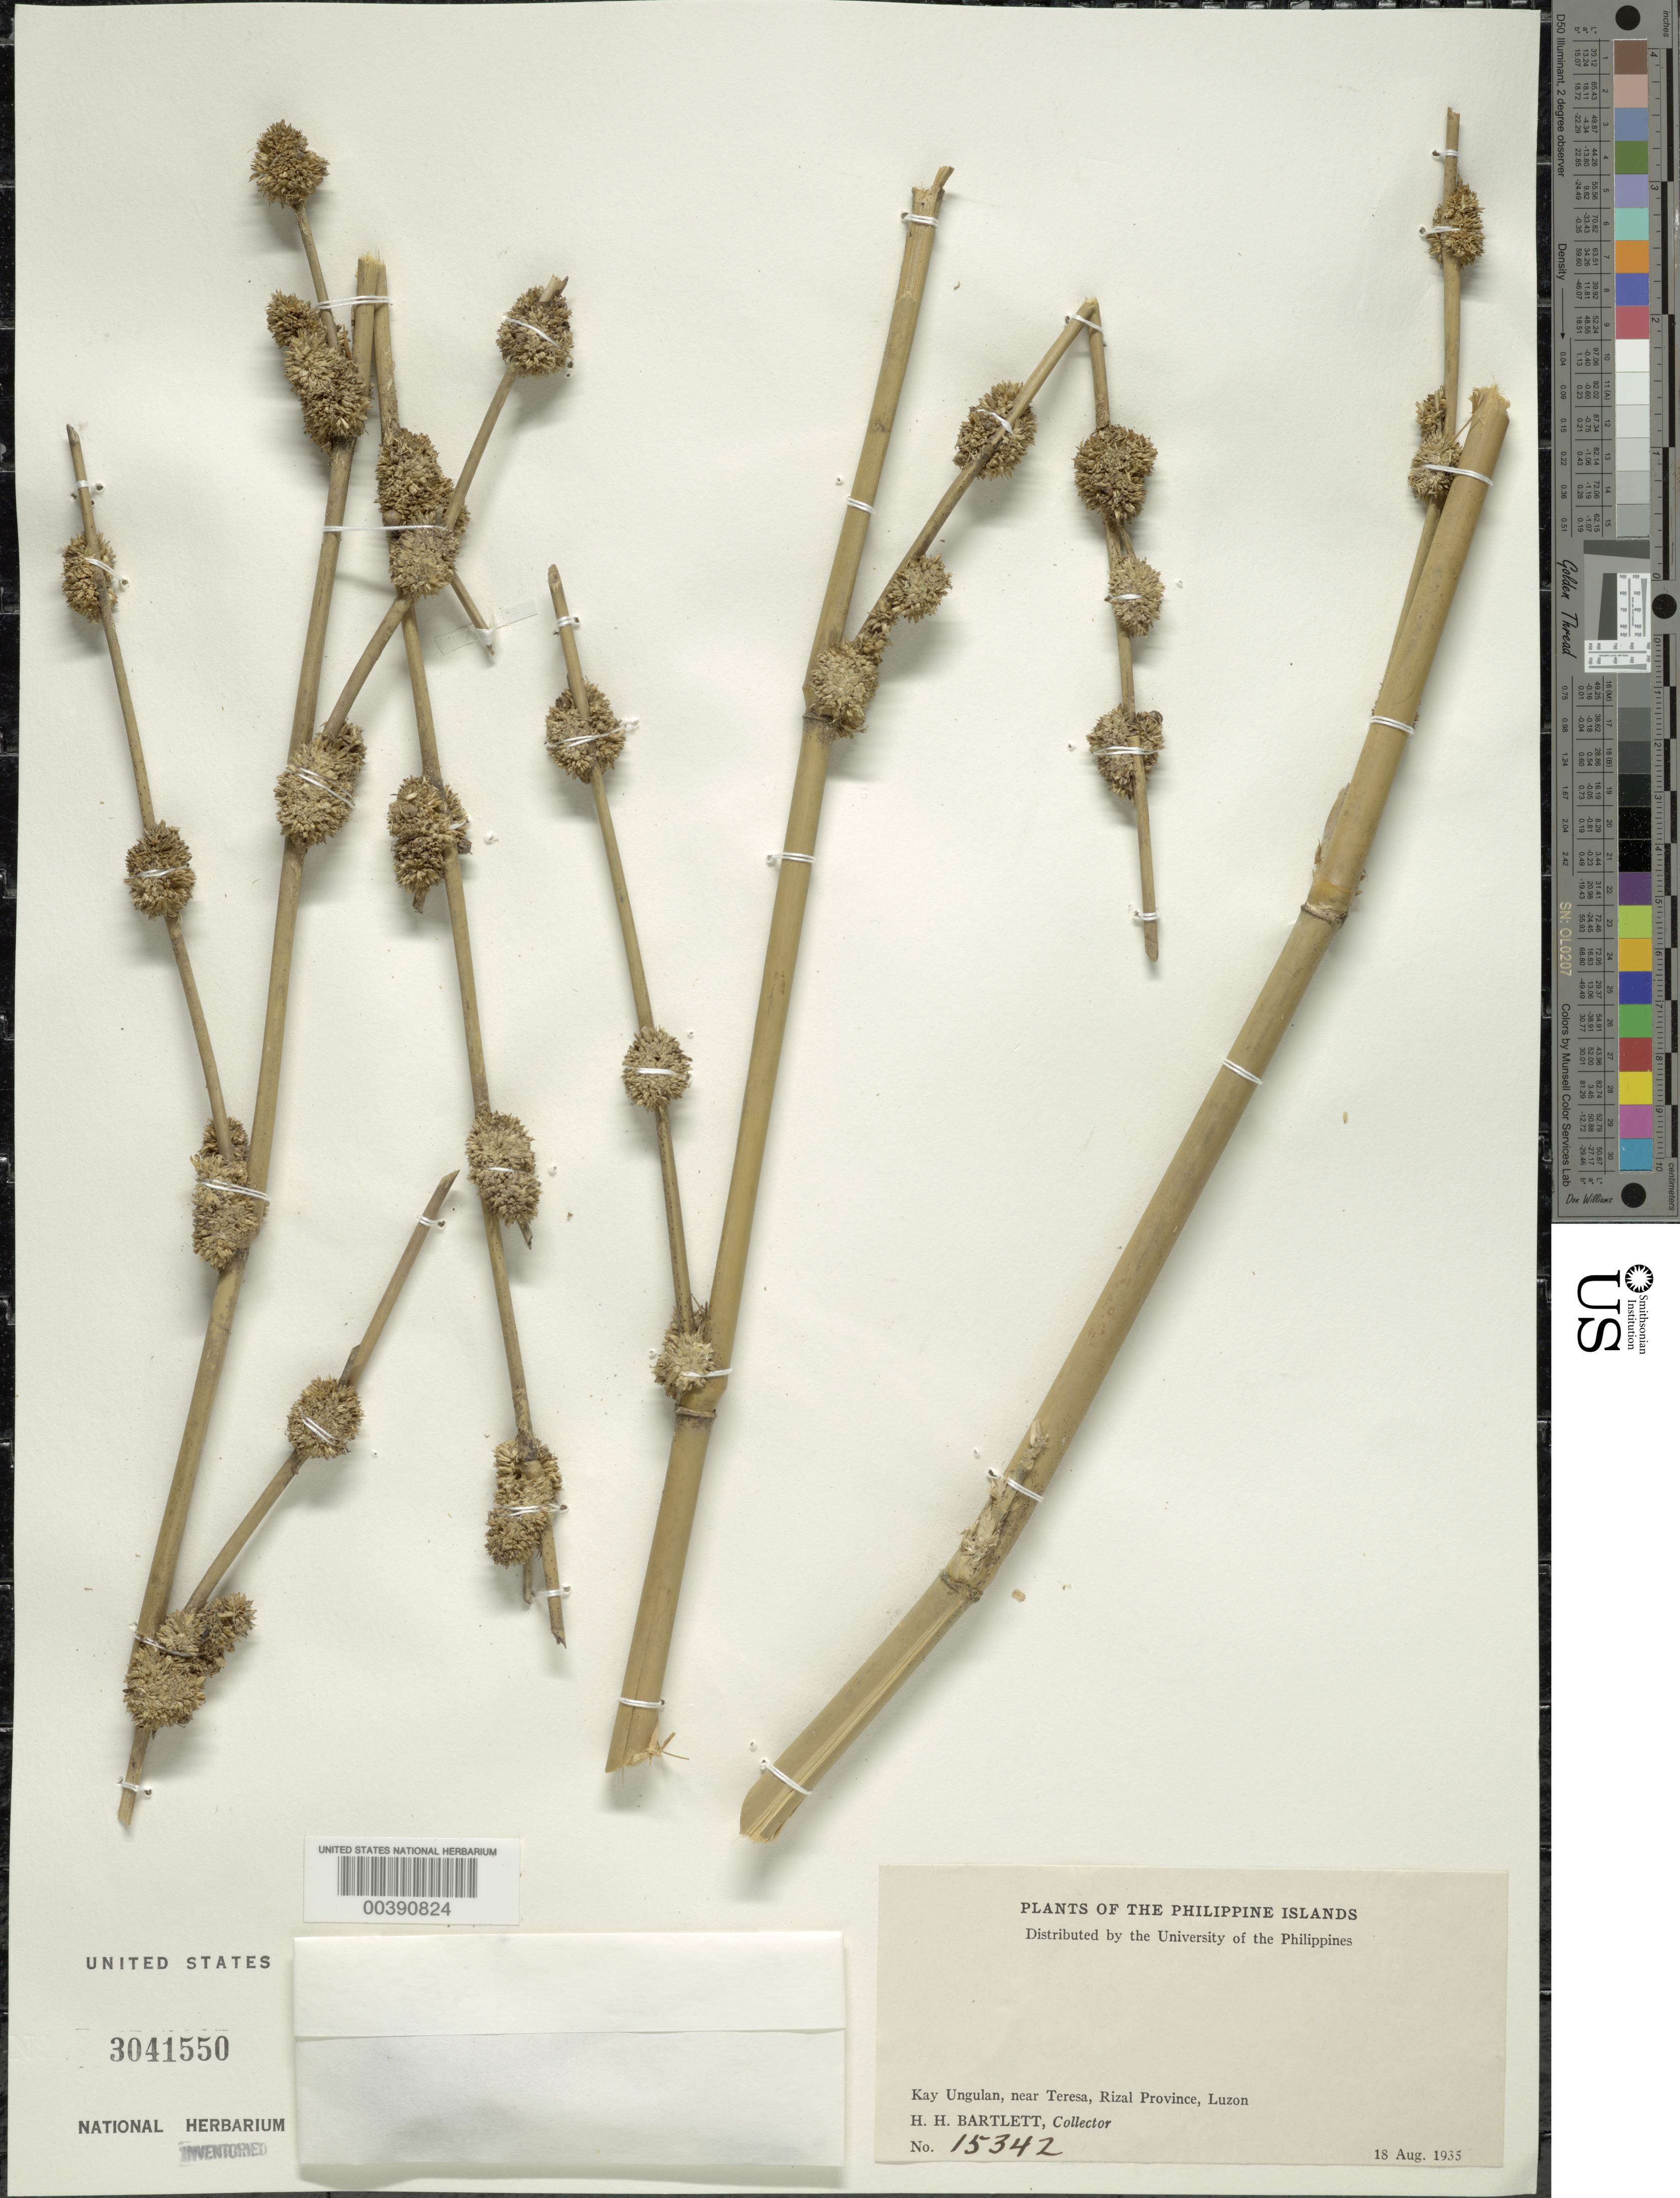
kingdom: Plantae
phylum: Tracheophyta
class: Liliopsida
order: Poales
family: Poaceae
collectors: H. H. Bartlett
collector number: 15342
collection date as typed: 18 Aug 1935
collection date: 1935-08-18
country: Philippines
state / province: Calabarzon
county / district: Rizal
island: Luzon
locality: Teresa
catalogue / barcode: US 3041550